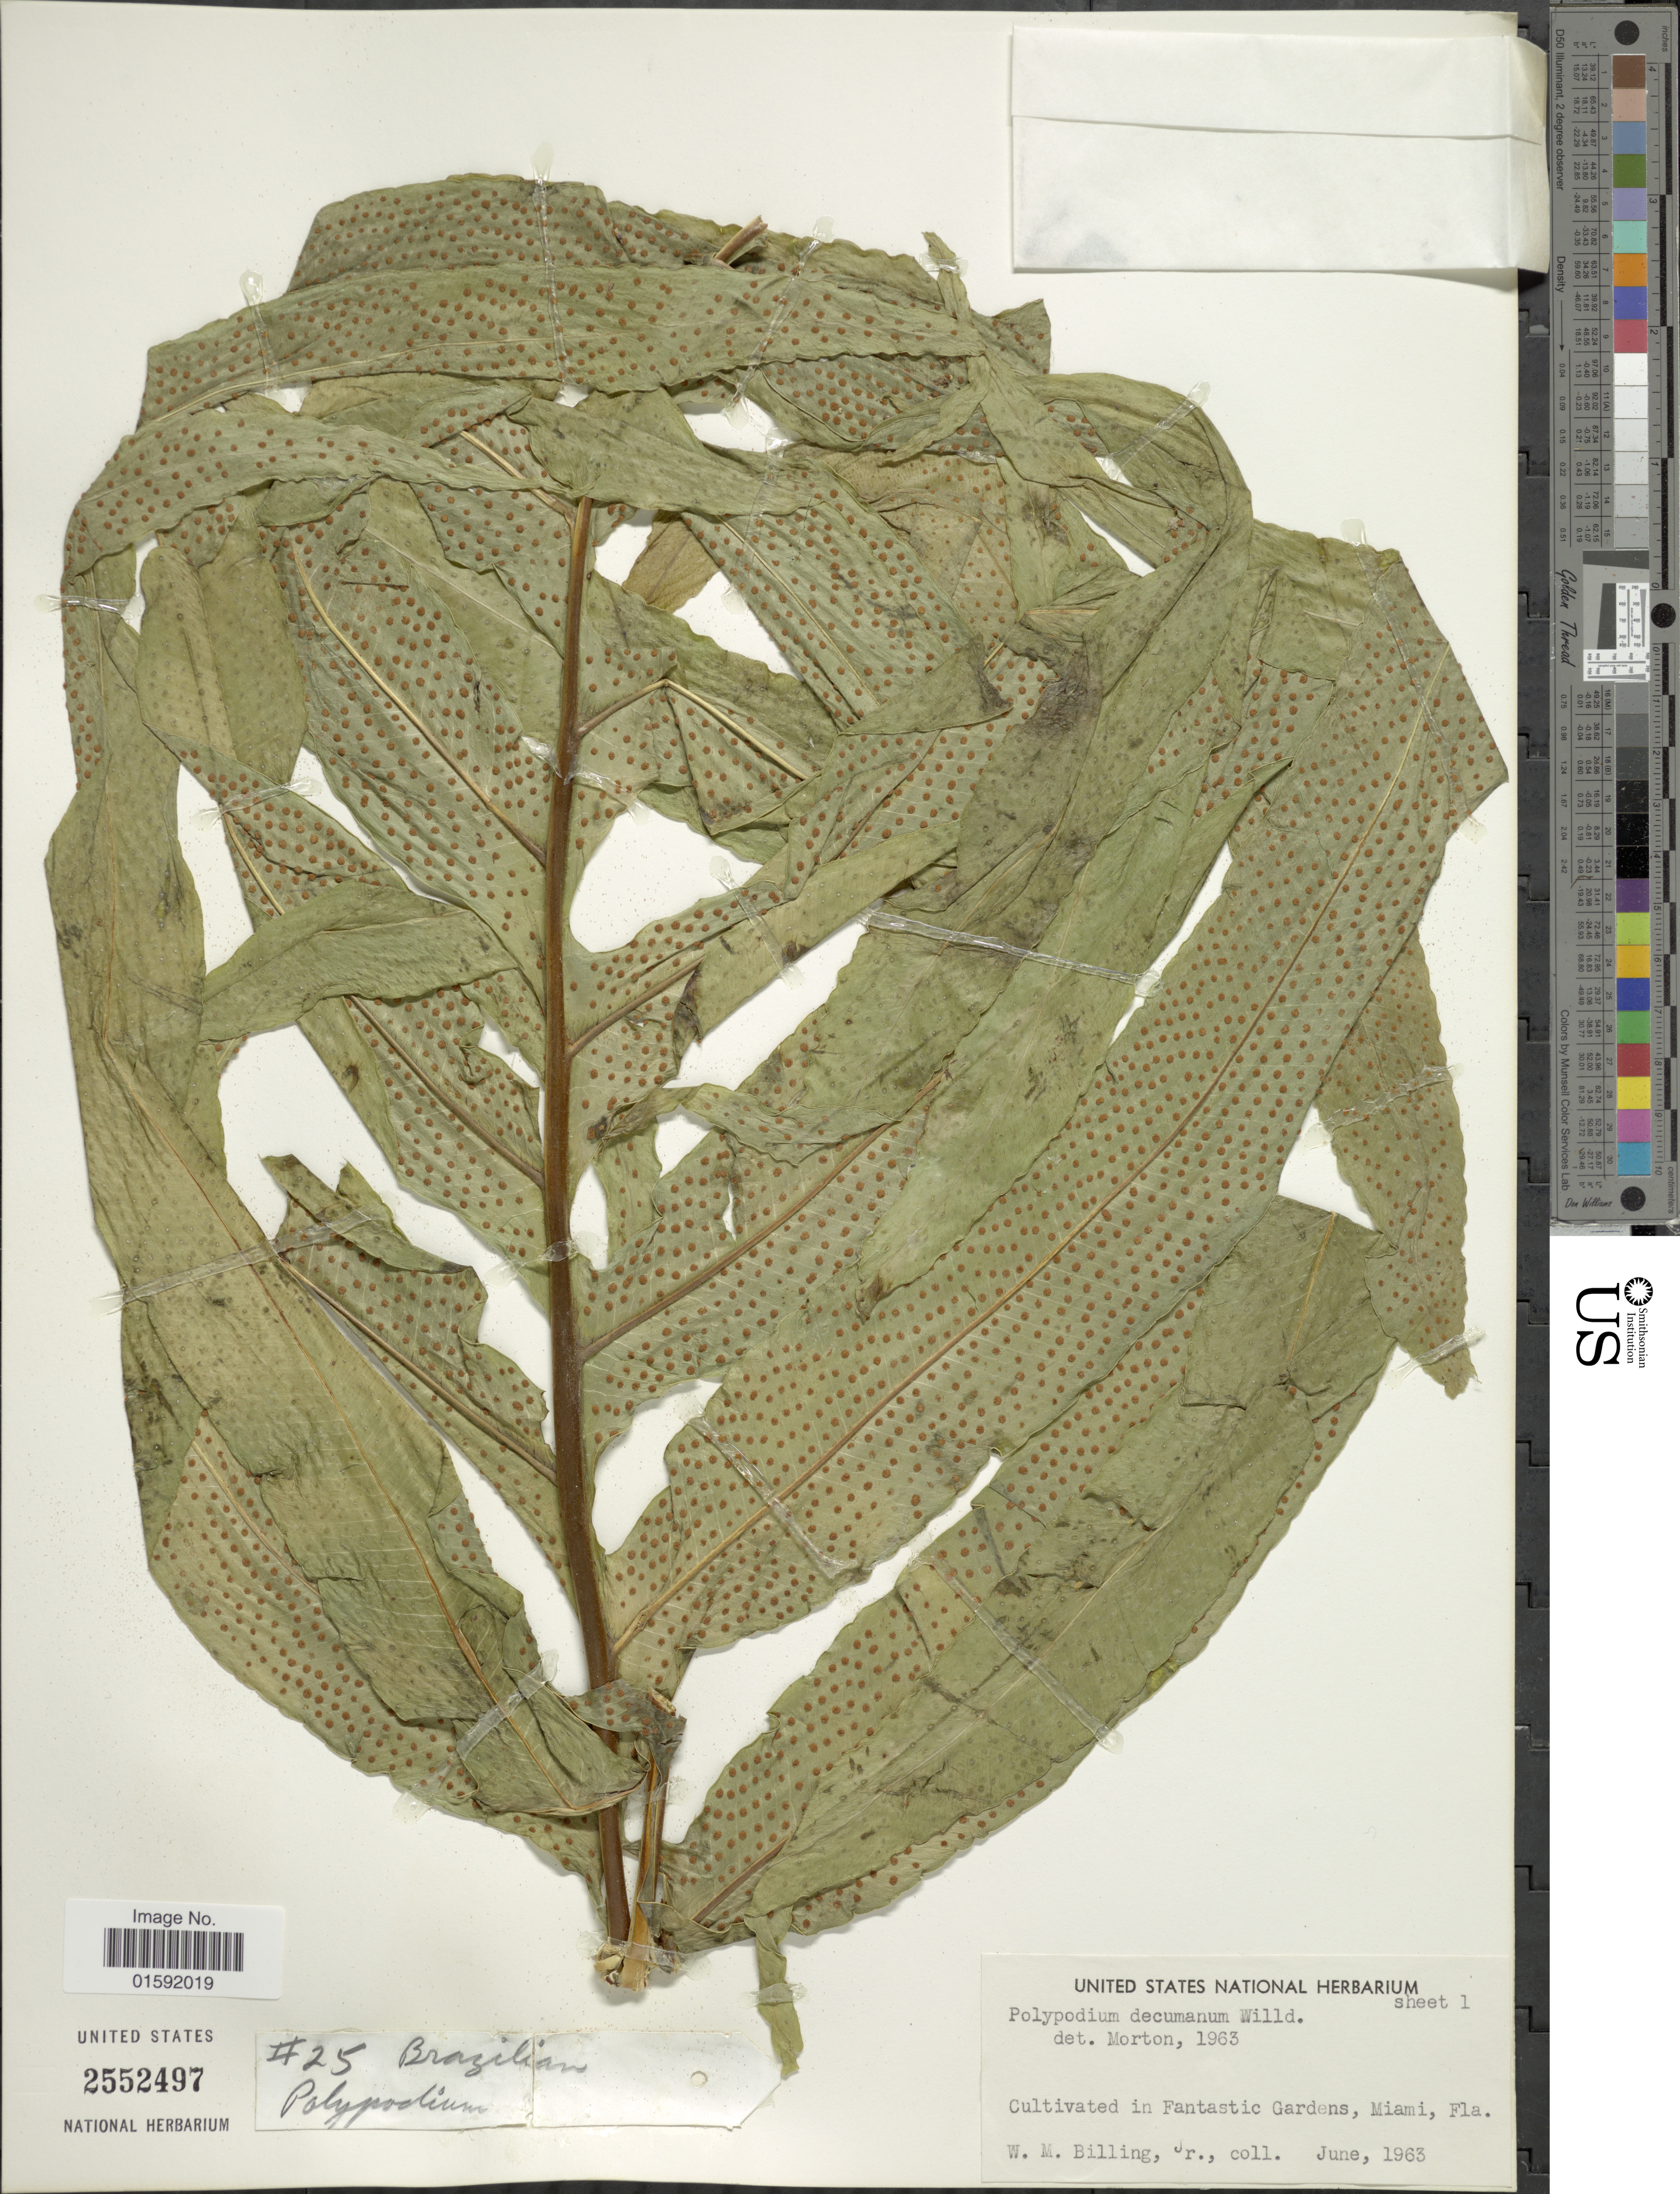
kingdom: Plantae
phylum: Tracheophyta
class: Polypodiopsida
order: Polypodiales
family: Polypodiaceae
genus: Phlebodium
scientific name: Phlebodium decumanum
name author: (Willd.) J. Sm.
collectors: W. Billing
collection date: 1963-06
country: United States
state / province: Florida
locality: Fantastic Gardens, Miami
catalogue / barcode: US 2552497